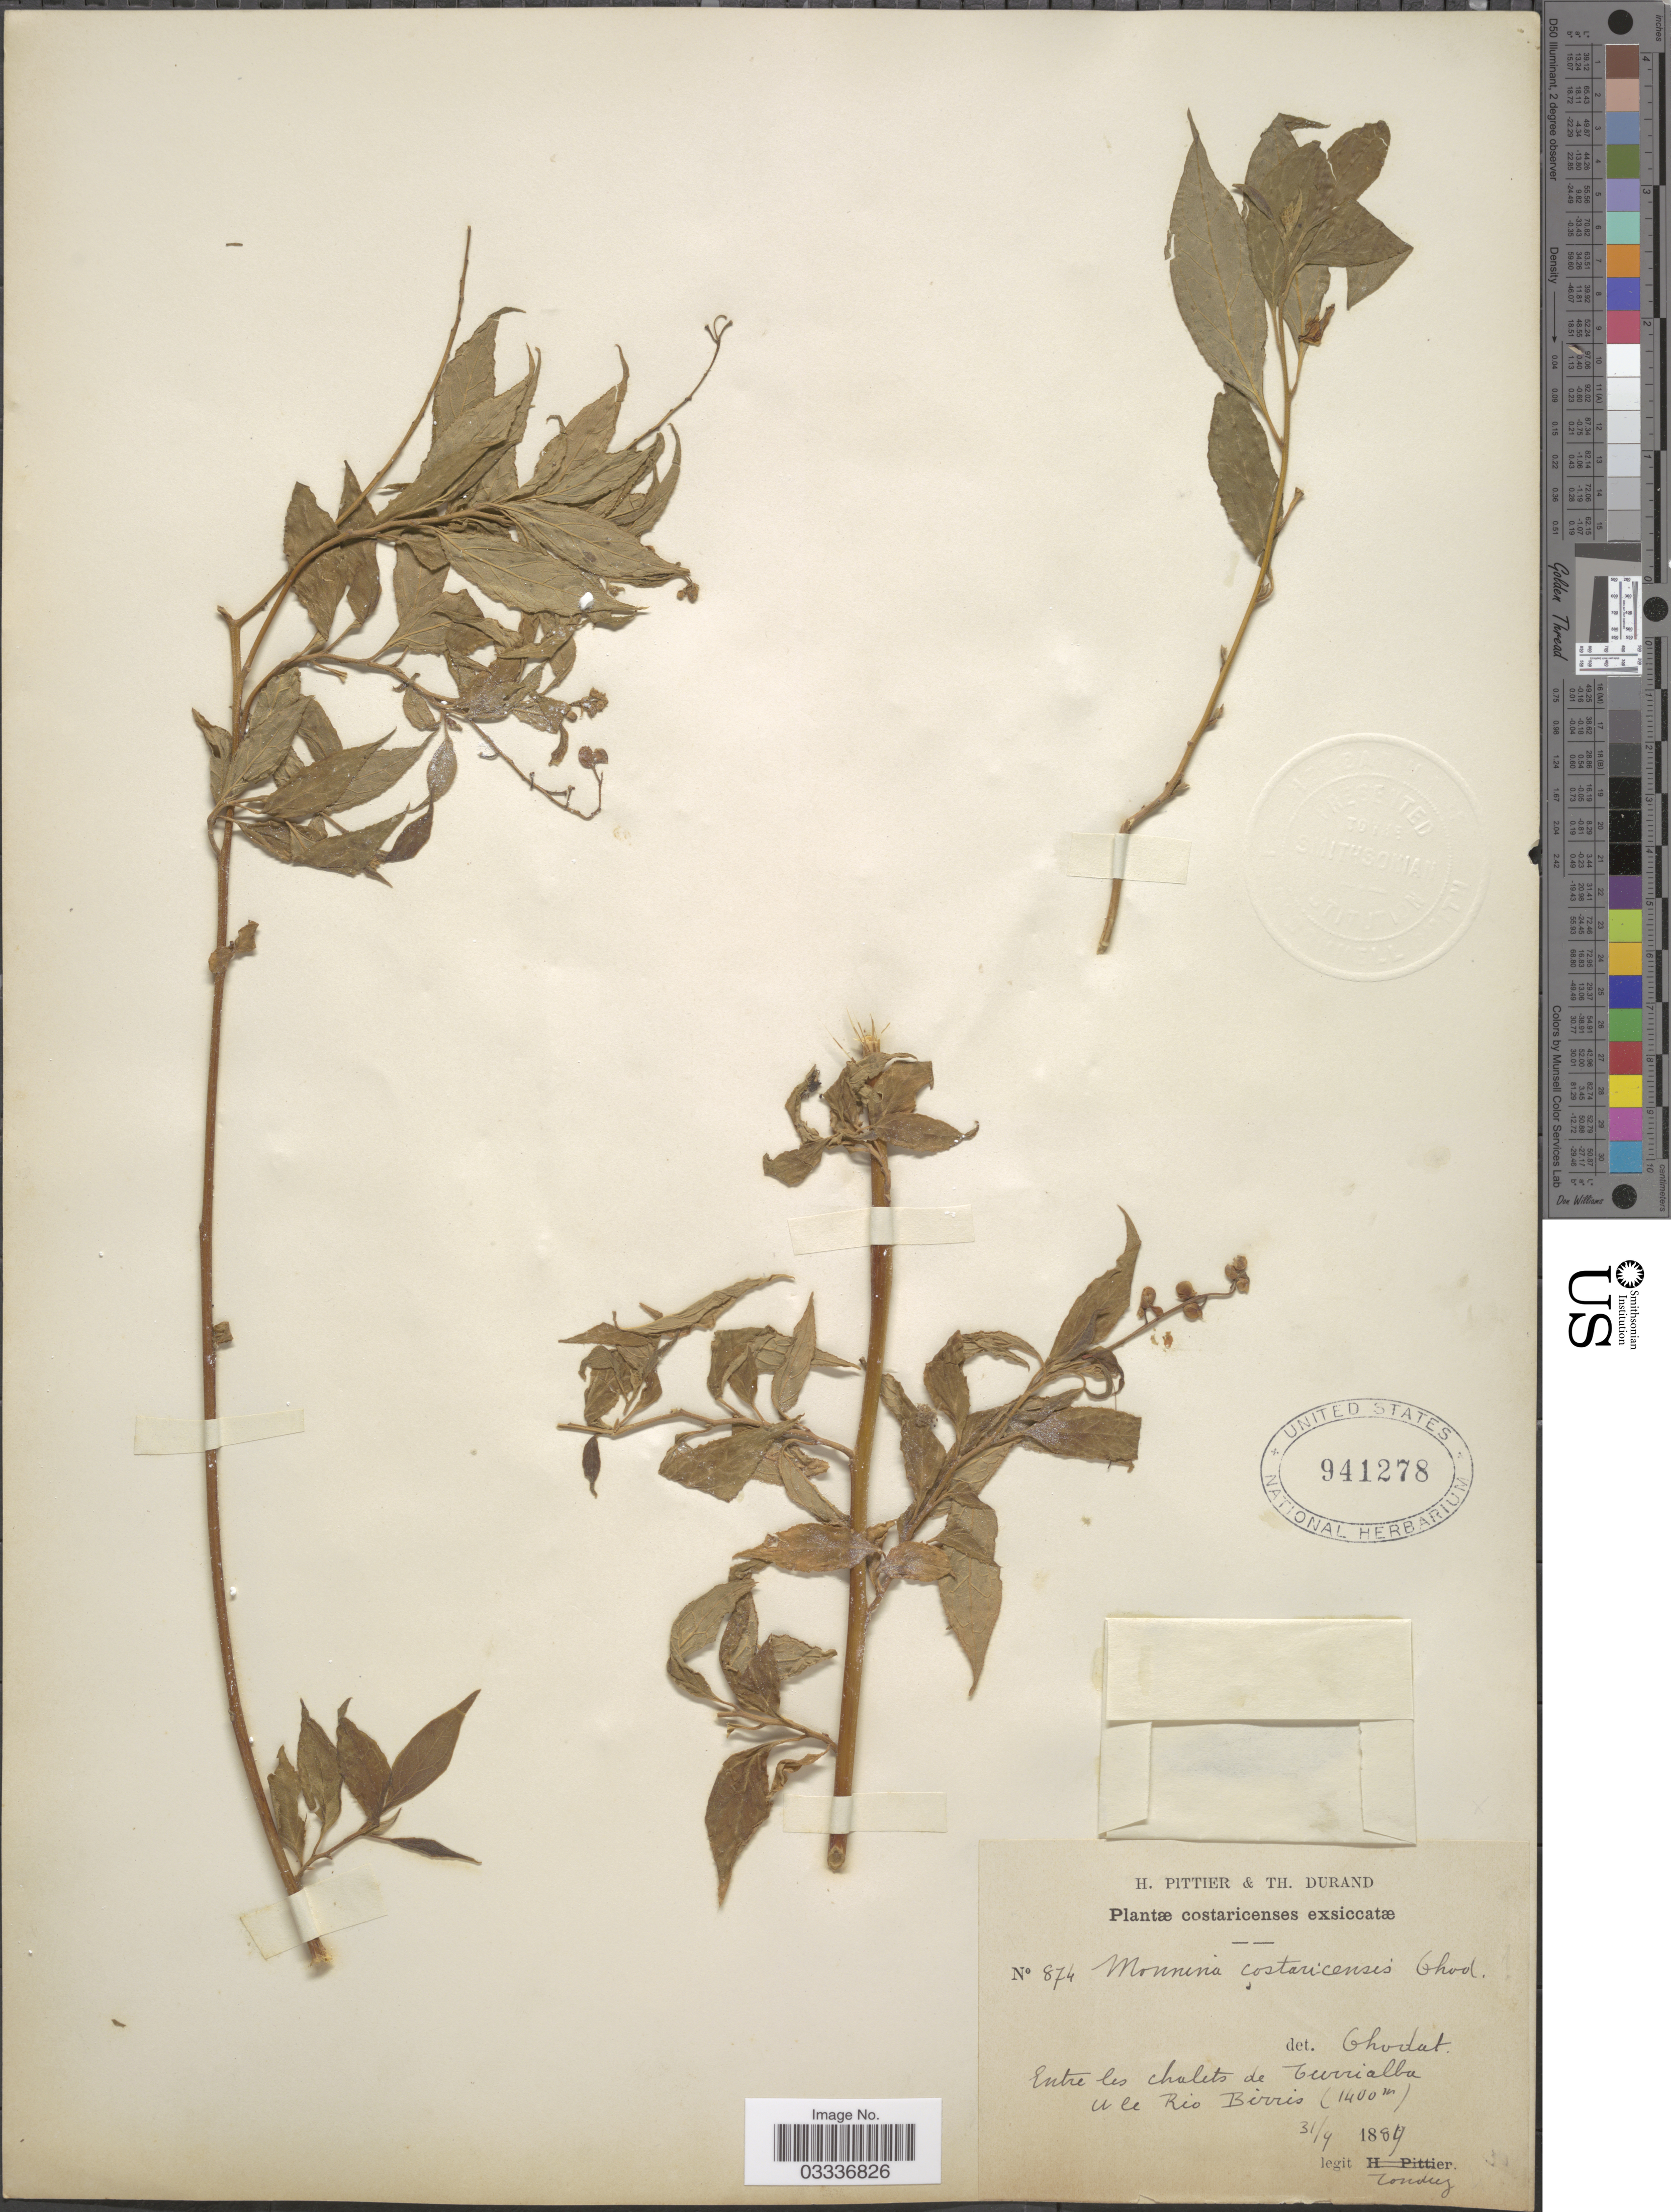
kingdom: Plantae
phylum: Tracheophyta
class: Magnoliopsida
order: Fabales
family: Polygalaceae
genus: Monnina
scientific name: Monnina costaricensis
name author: Chodat ex Durand & Pittier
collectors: Tonduz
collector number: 874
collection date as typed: Transcribed d/m/y: 31/9/1889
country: Costa Rica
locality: Entre les chalets de Turrialba et le Rio Birris.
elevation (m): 1400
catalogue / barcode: US 941278